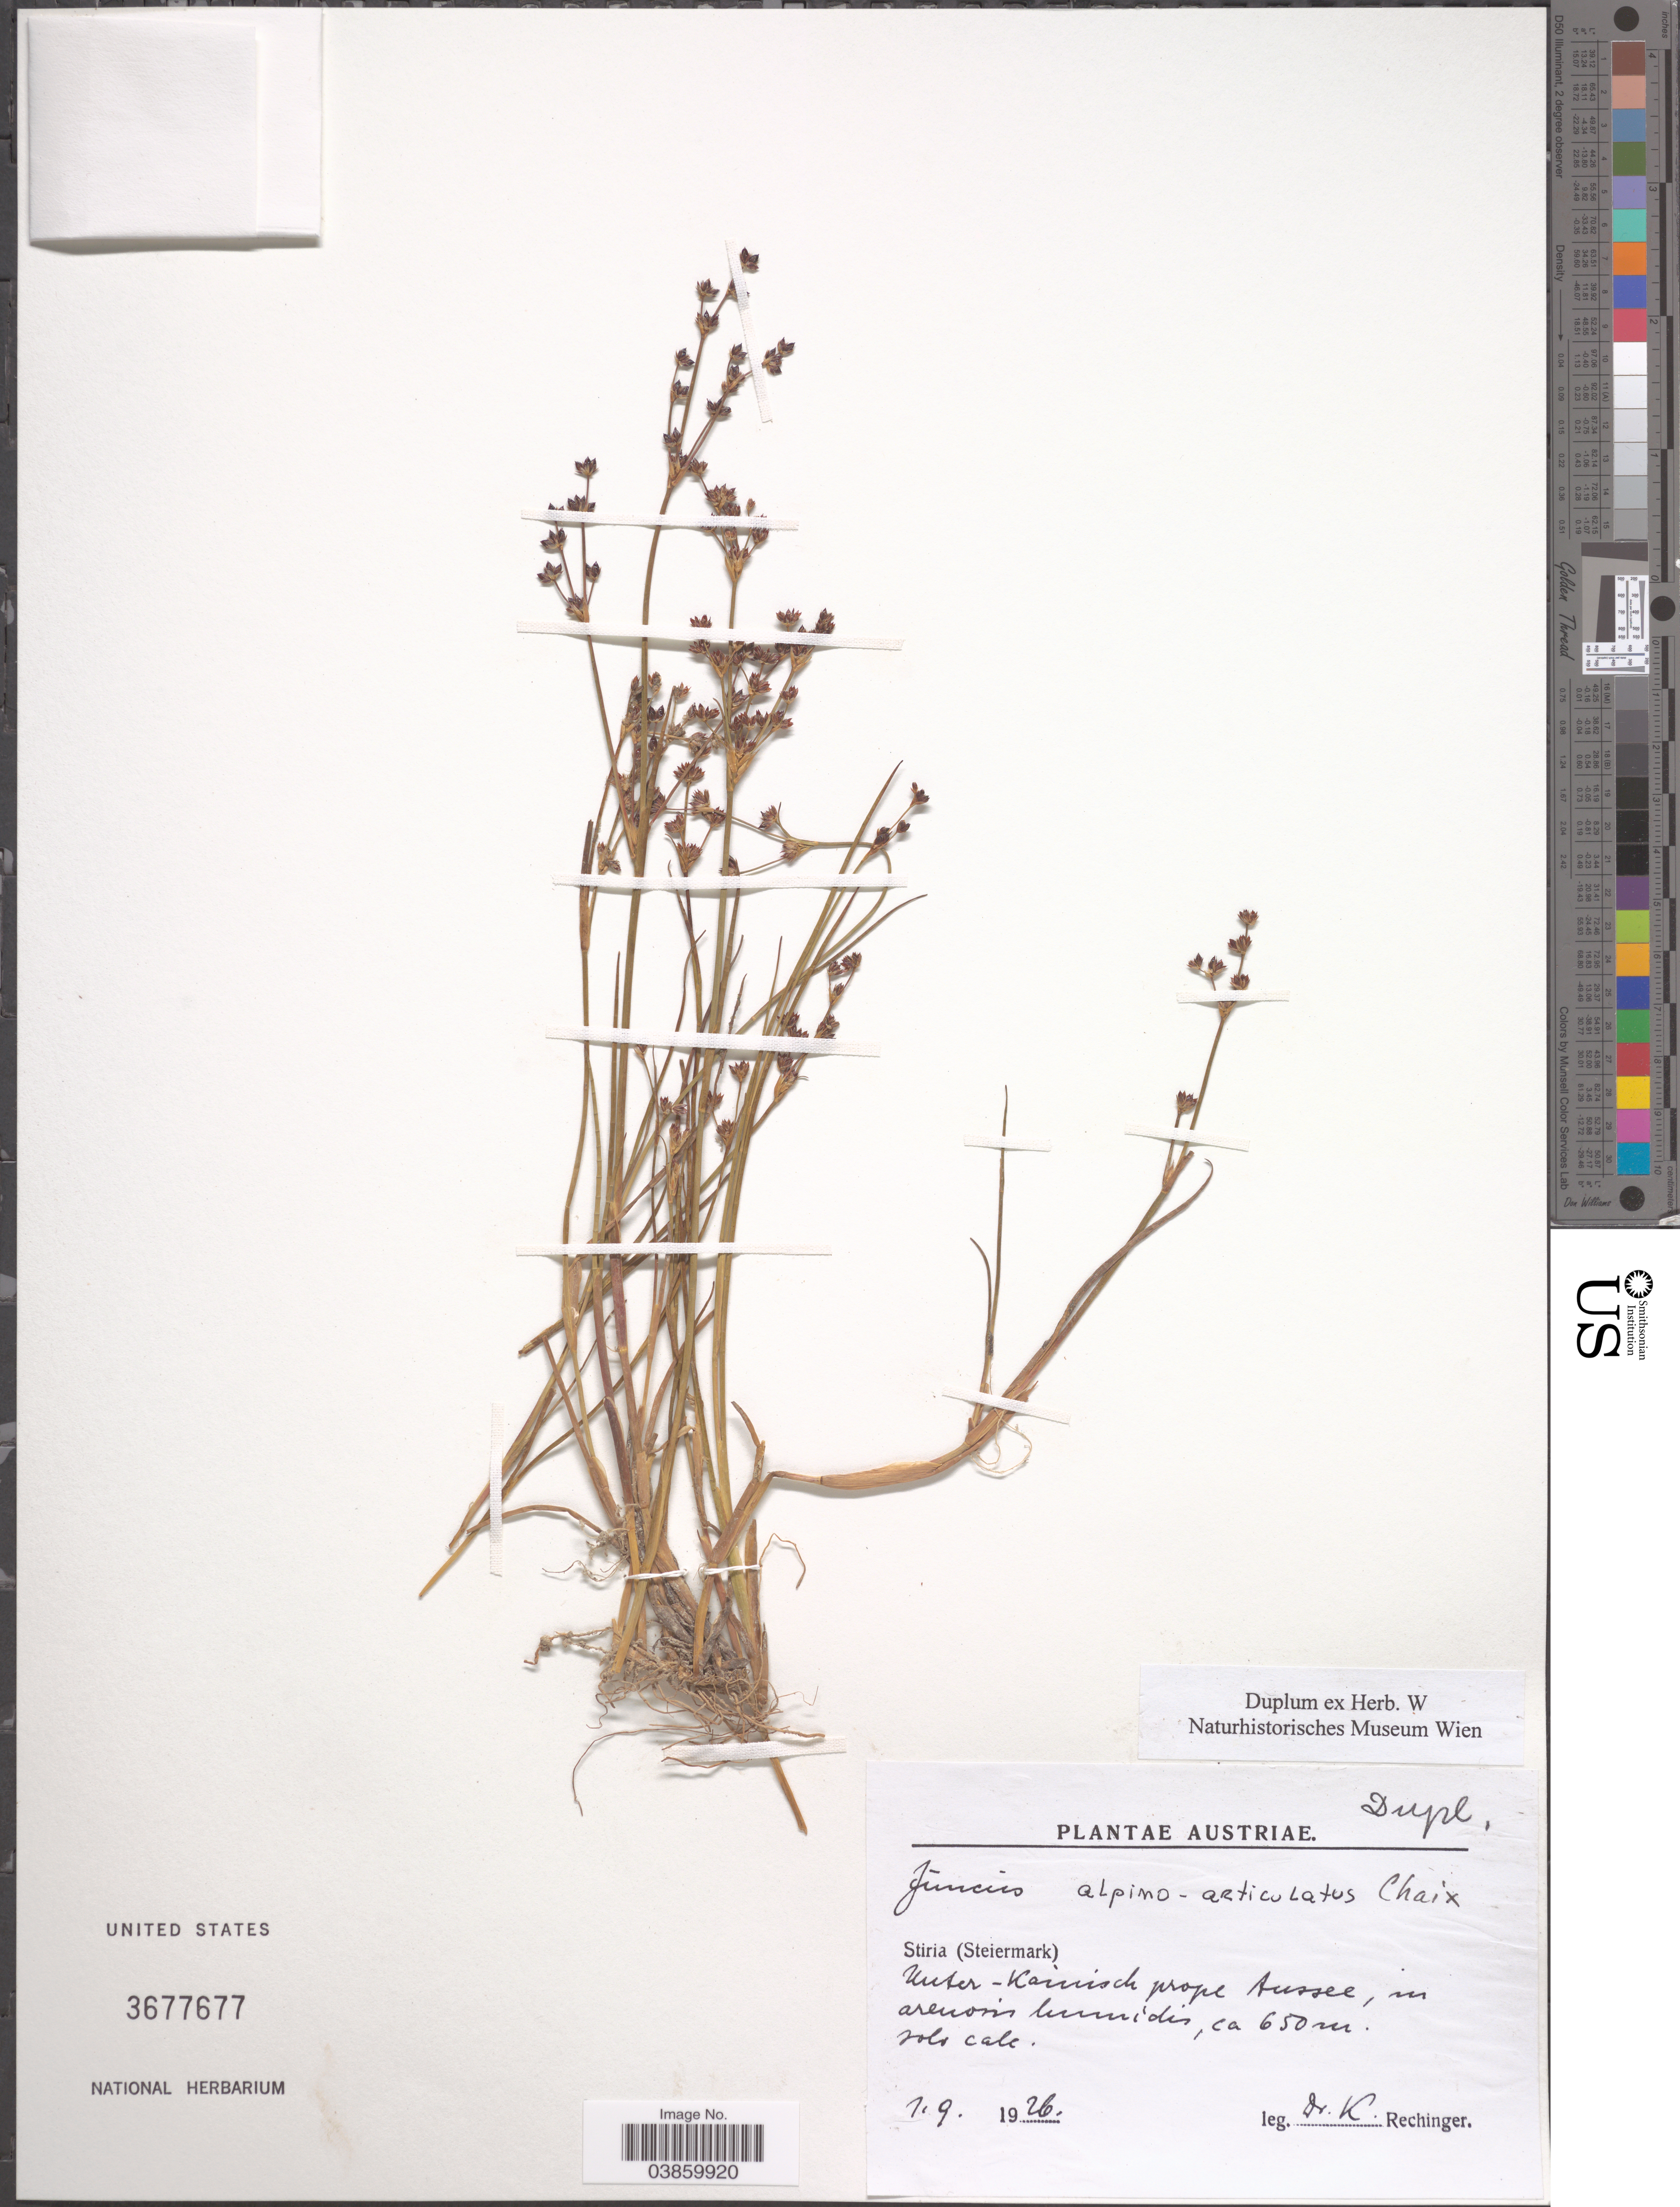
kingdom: Plantae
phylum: Tracheophyta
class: Liliopsida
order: Poales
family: Juncaceae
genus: Juncus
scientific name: Juncus alpinoarticulatus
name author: Vill.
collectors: K. Rechinger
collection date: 1926-09-01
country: Austria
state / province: Steiermark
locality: Stiria (Steiermark). Unter-Kainisch prope Aussee, in arenosis humides.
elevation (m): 650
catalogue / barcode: US 3677677